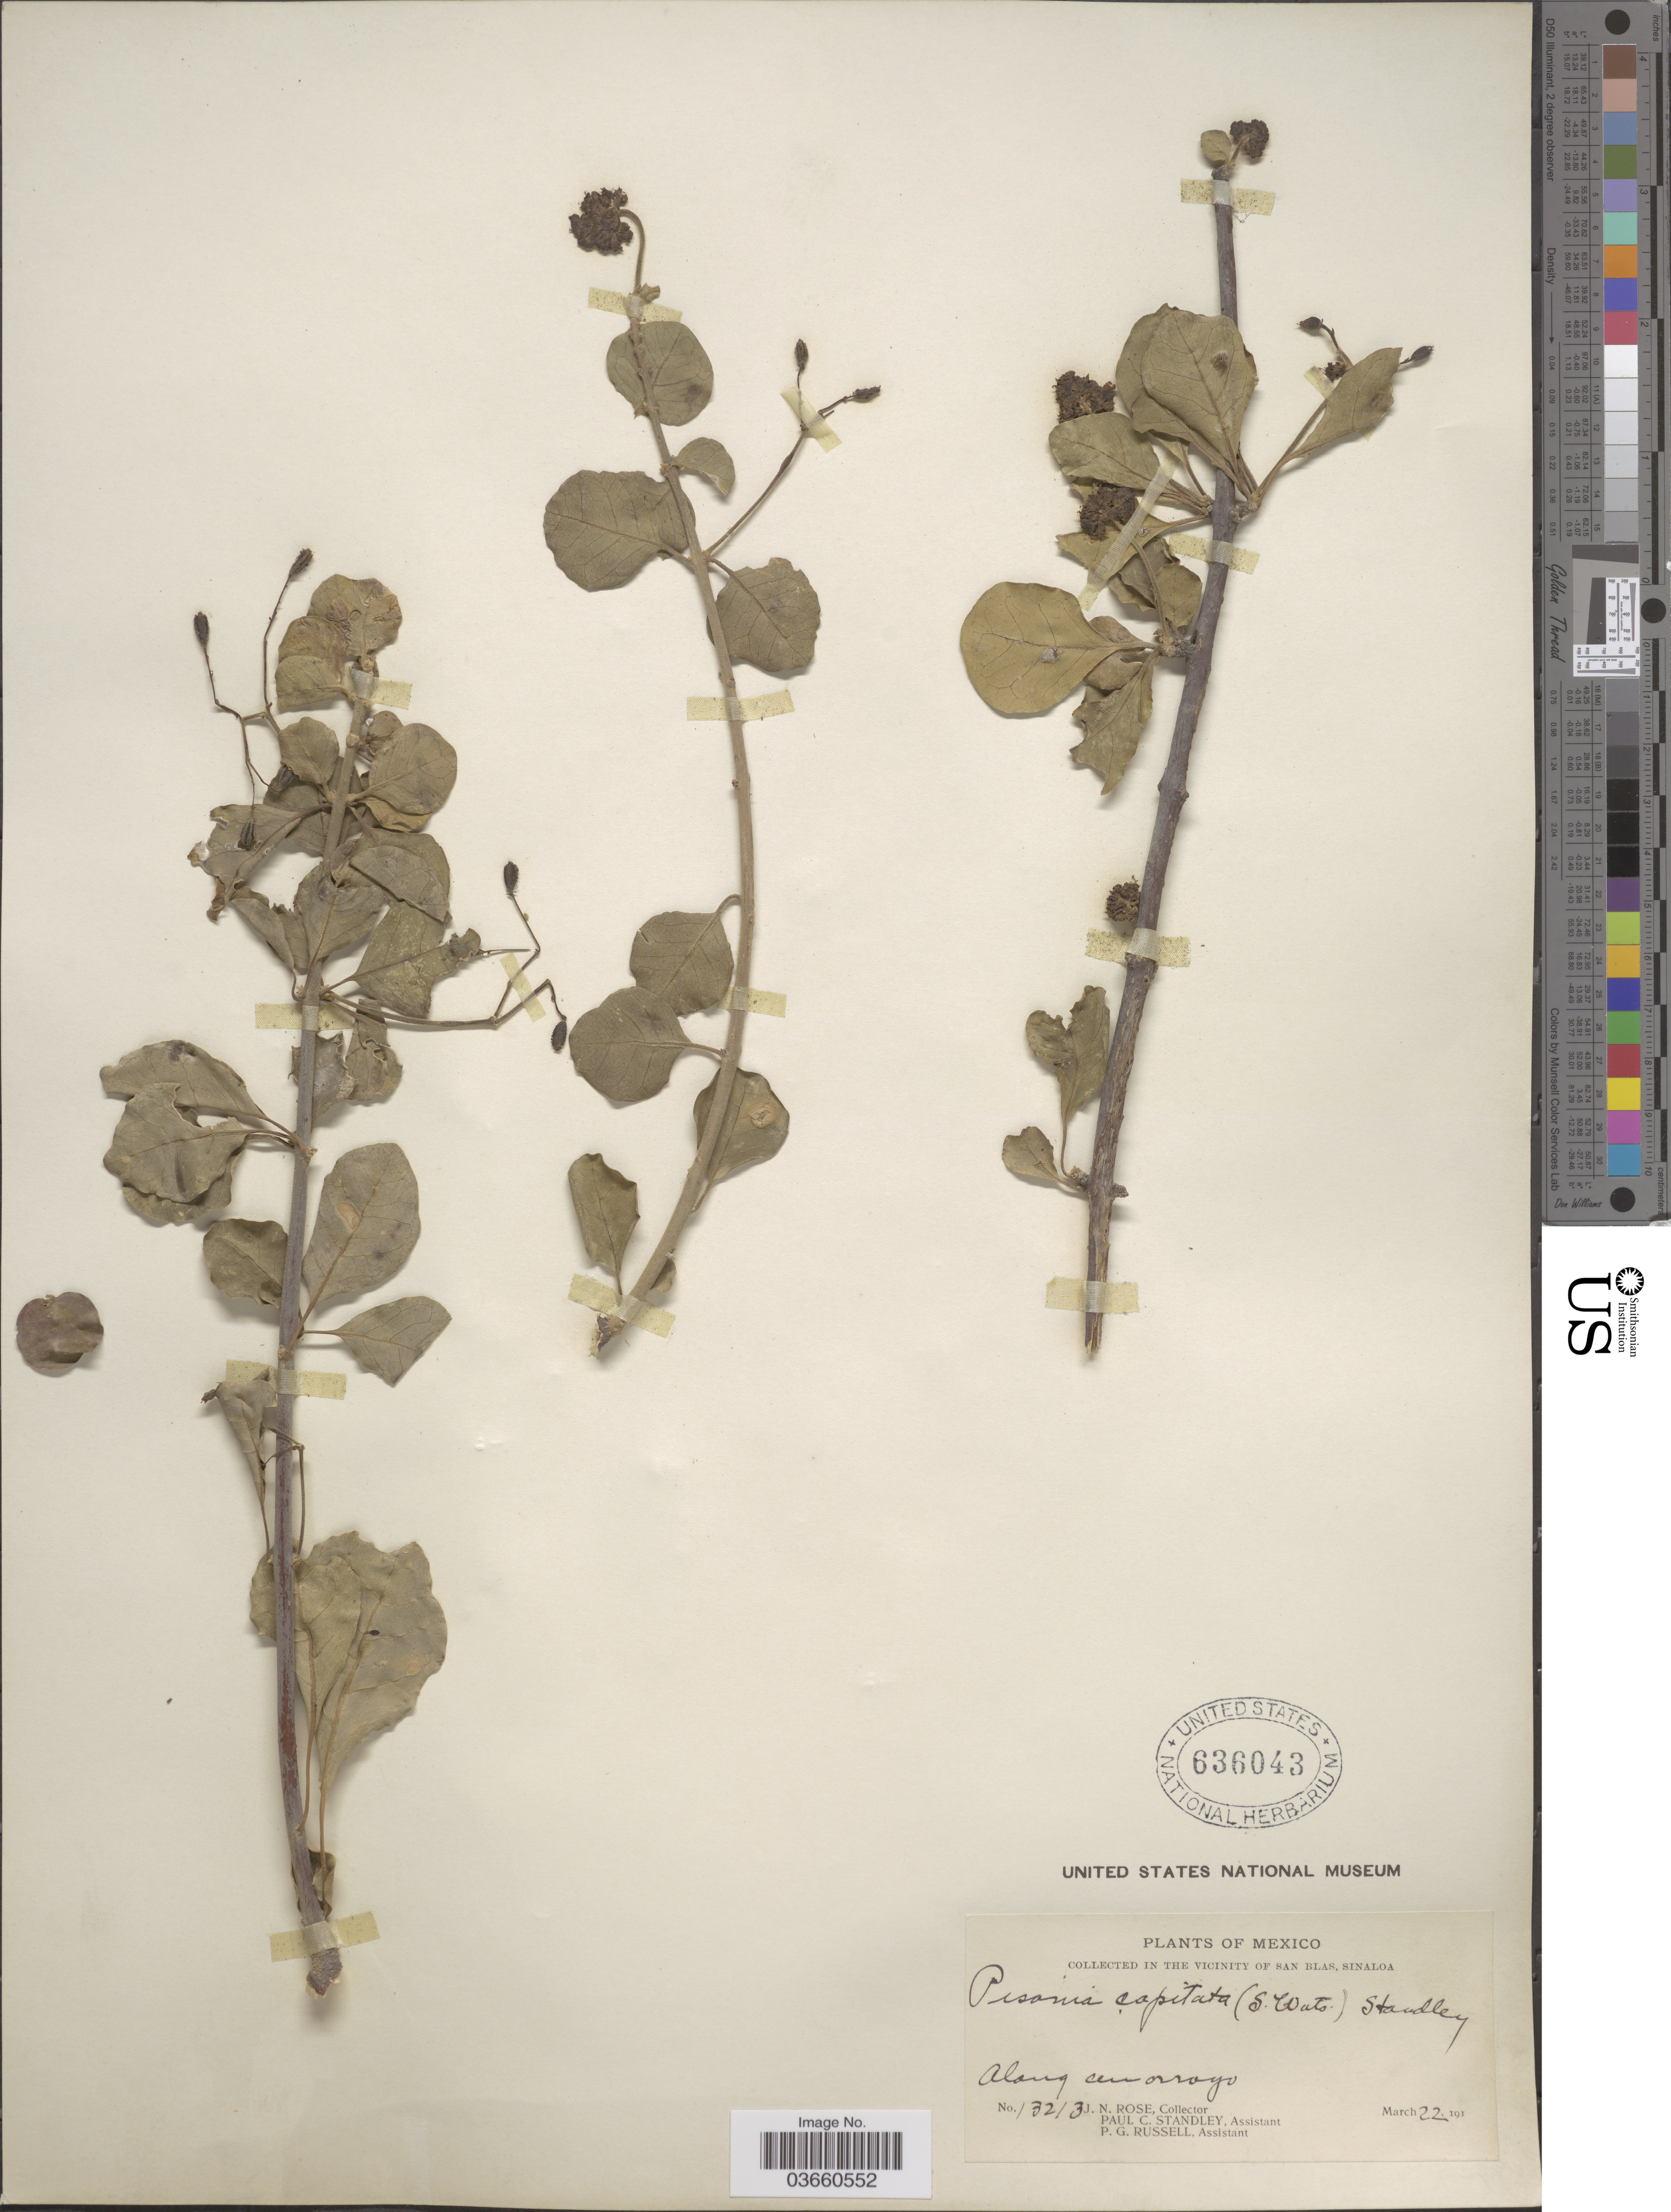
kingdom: Plantae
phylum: Tracheophyta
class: Magnoliopsida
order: Caryophyllales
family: Nyctaginaceae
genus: Pisonia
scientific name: Pisonia capitata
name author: (S. Watson) Standl.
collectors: J. N. Rose, P. C. Standley & P. G. Russell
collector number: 13213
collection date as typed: March 22, 191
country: Mexico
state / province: Sinaloa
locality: The vicinity of San Blas. Along an arroyo.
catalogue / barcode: US 636043